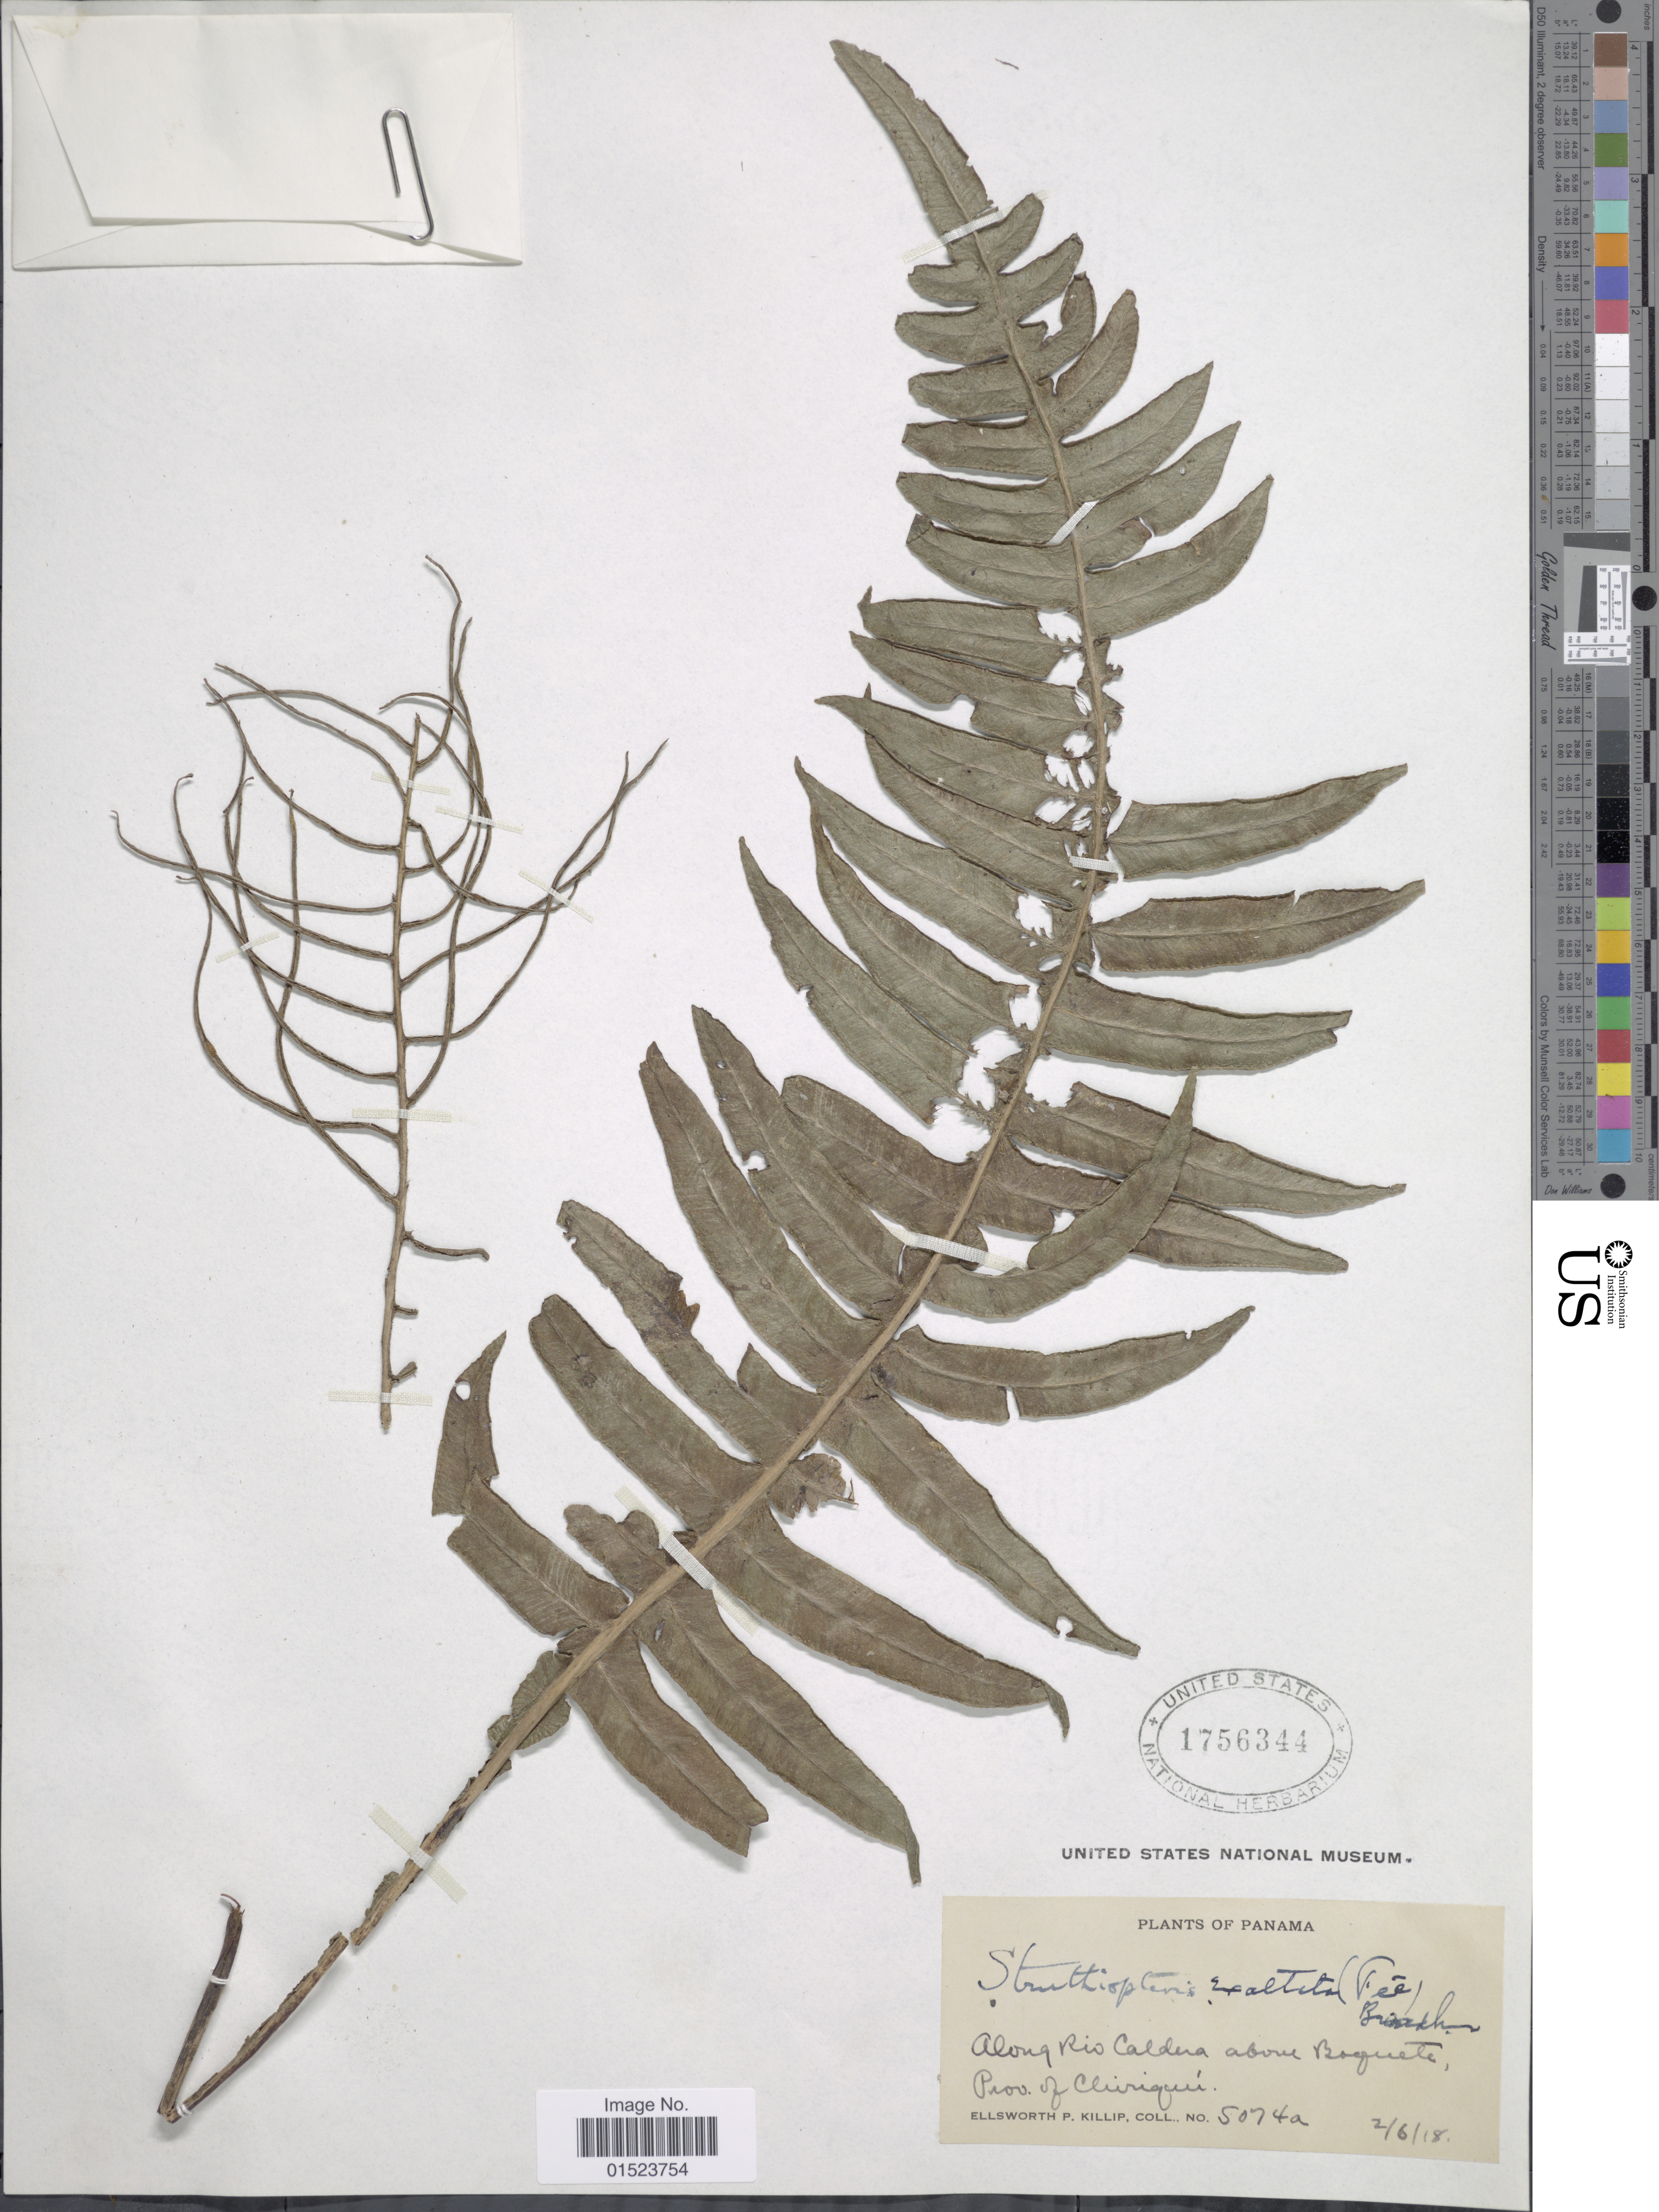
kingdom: Plantae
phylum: Tracheophyta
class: Polypodiopsida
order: Polypodiales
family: Blechnaceae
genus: Blechnum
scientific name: Blechnum divergens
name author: (Kunze) Mett.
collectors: E. P. Killip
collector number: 5074a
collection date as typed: Transcribed d/m/y: 2/6/18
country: Panama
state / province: Chiriqui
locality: Along Rio Caldera about Boquete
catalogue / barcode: US 1756344